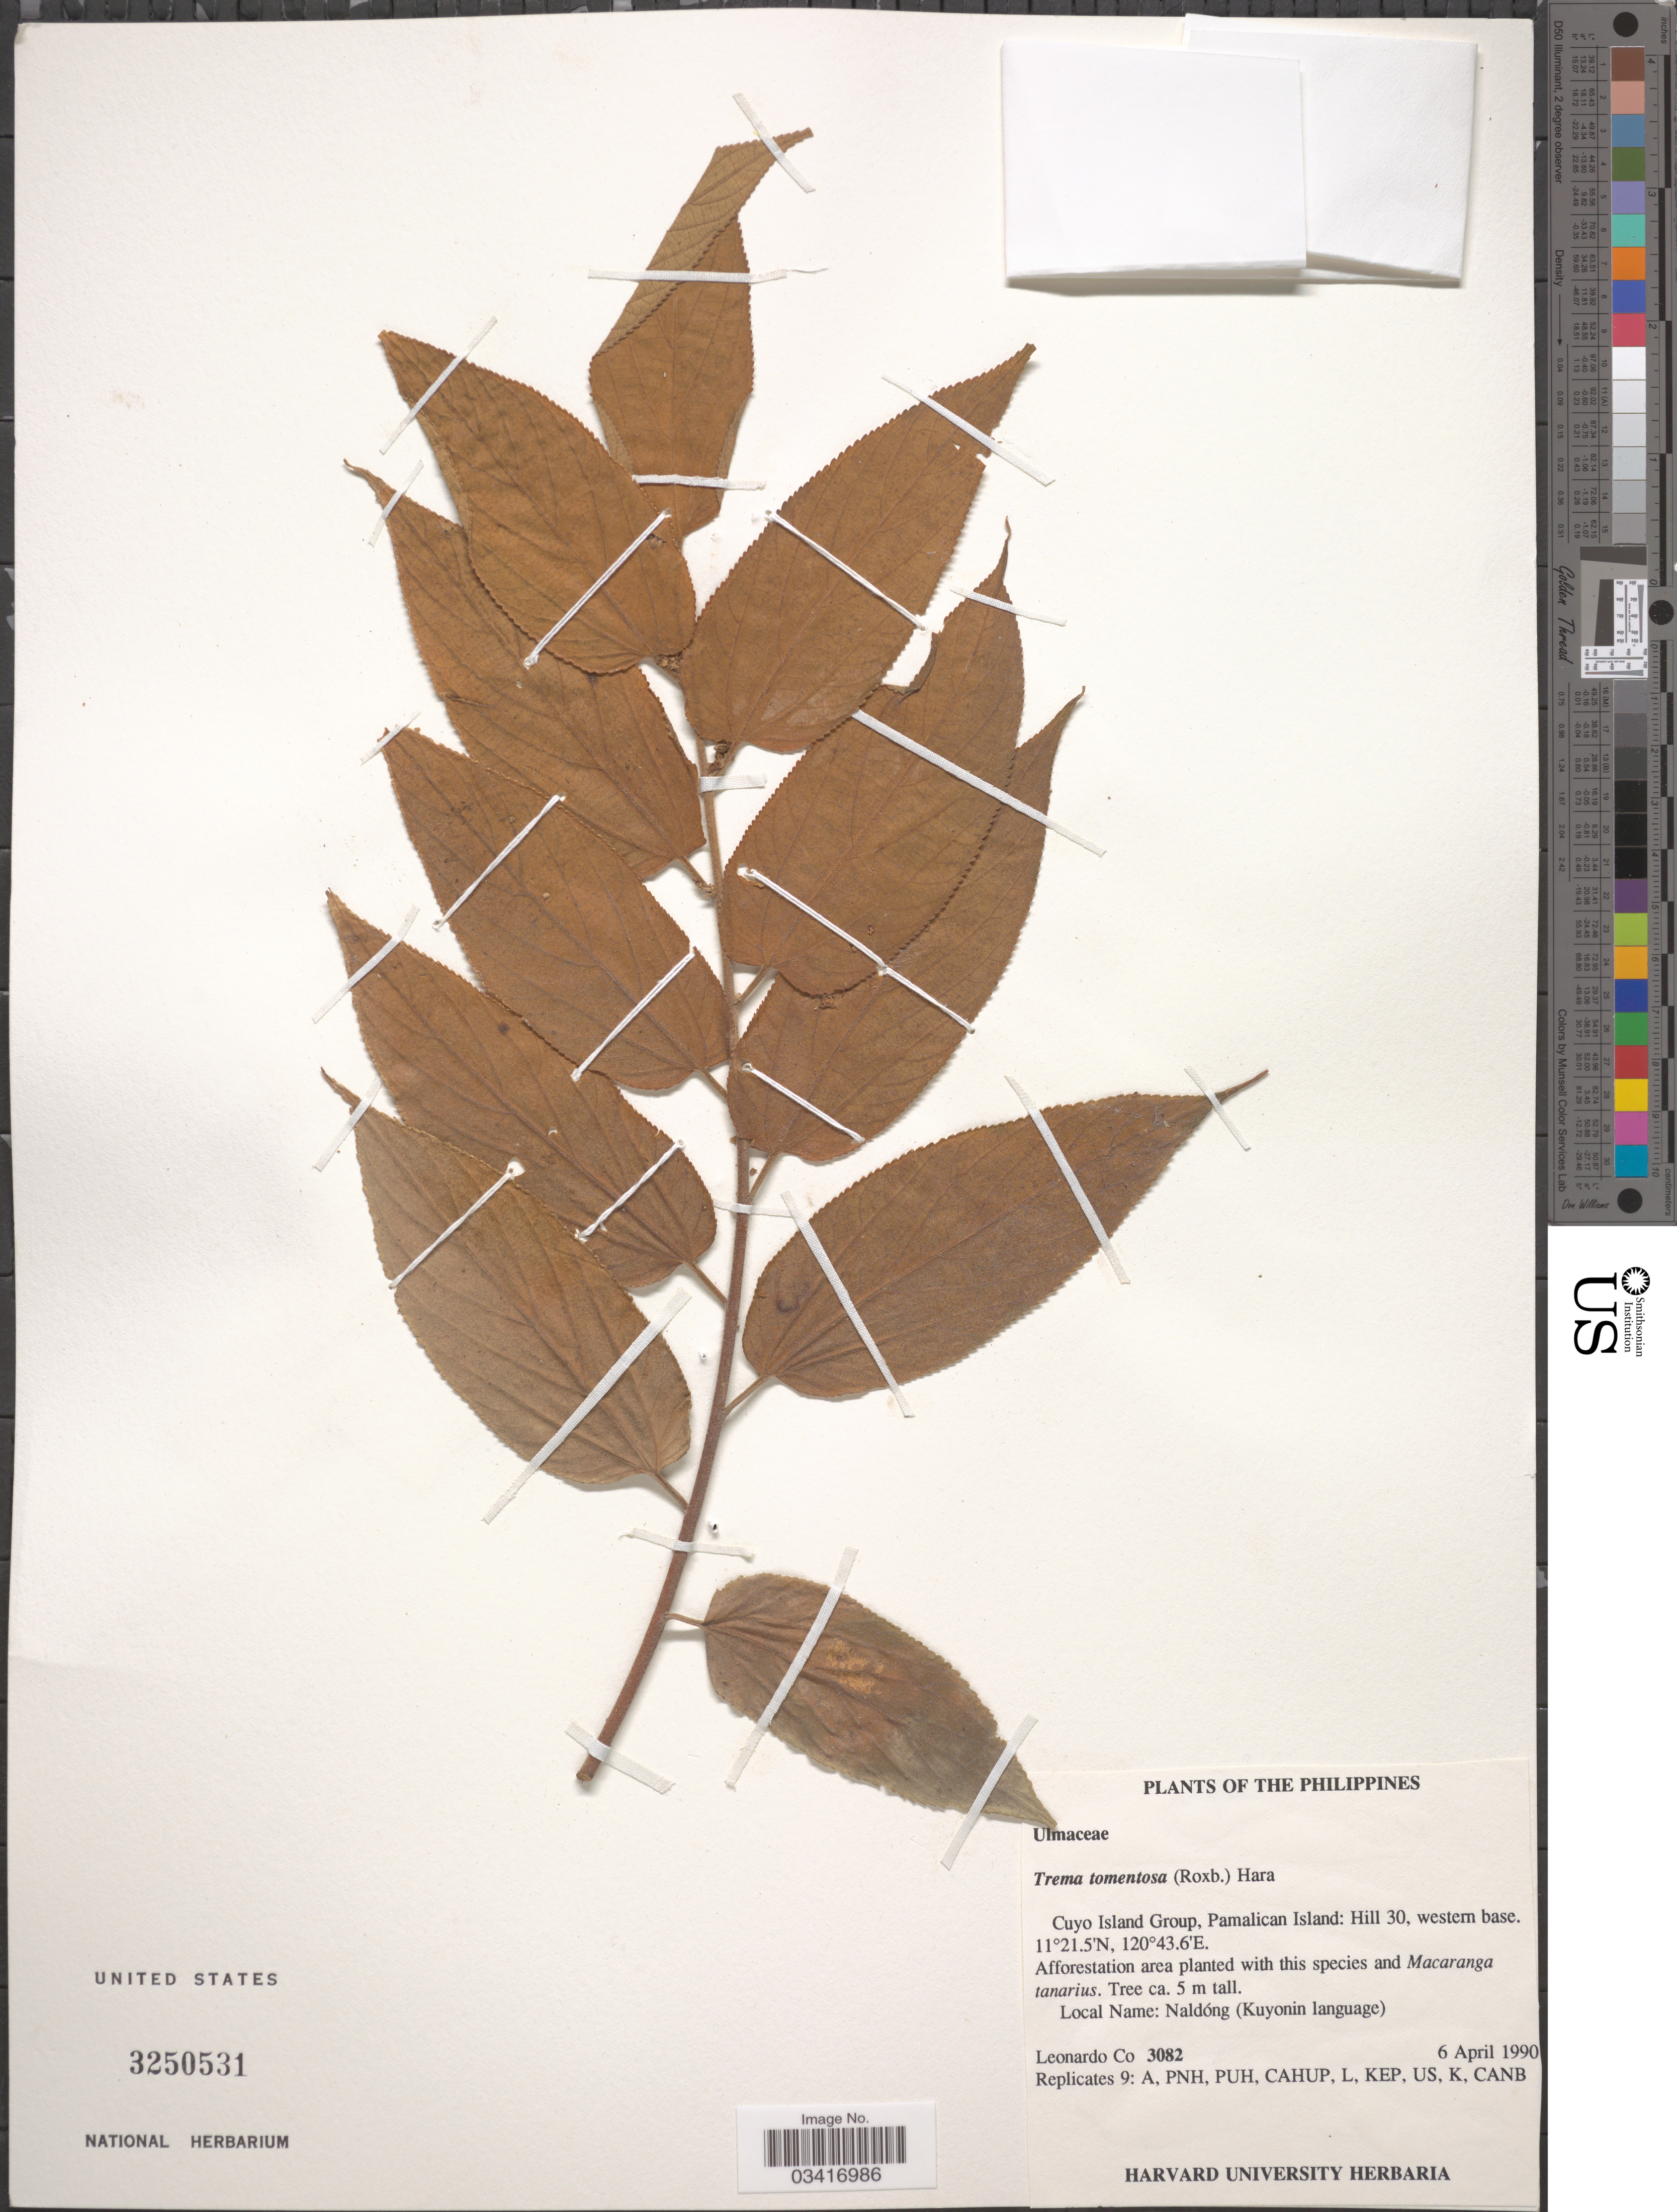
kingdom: Plantae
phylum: Tracheophyta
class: Magnoliopsida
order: Rosales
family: Cannabaceae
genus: Trema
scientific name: Trema tomentosum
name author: (Roxb.) Y. Hara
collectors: L. Co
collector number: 3082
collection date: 1990-04-06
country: Philippines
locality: Cuyo Island Group, Pamalican Island: Hill 30, western base.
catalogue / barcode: US 3250531